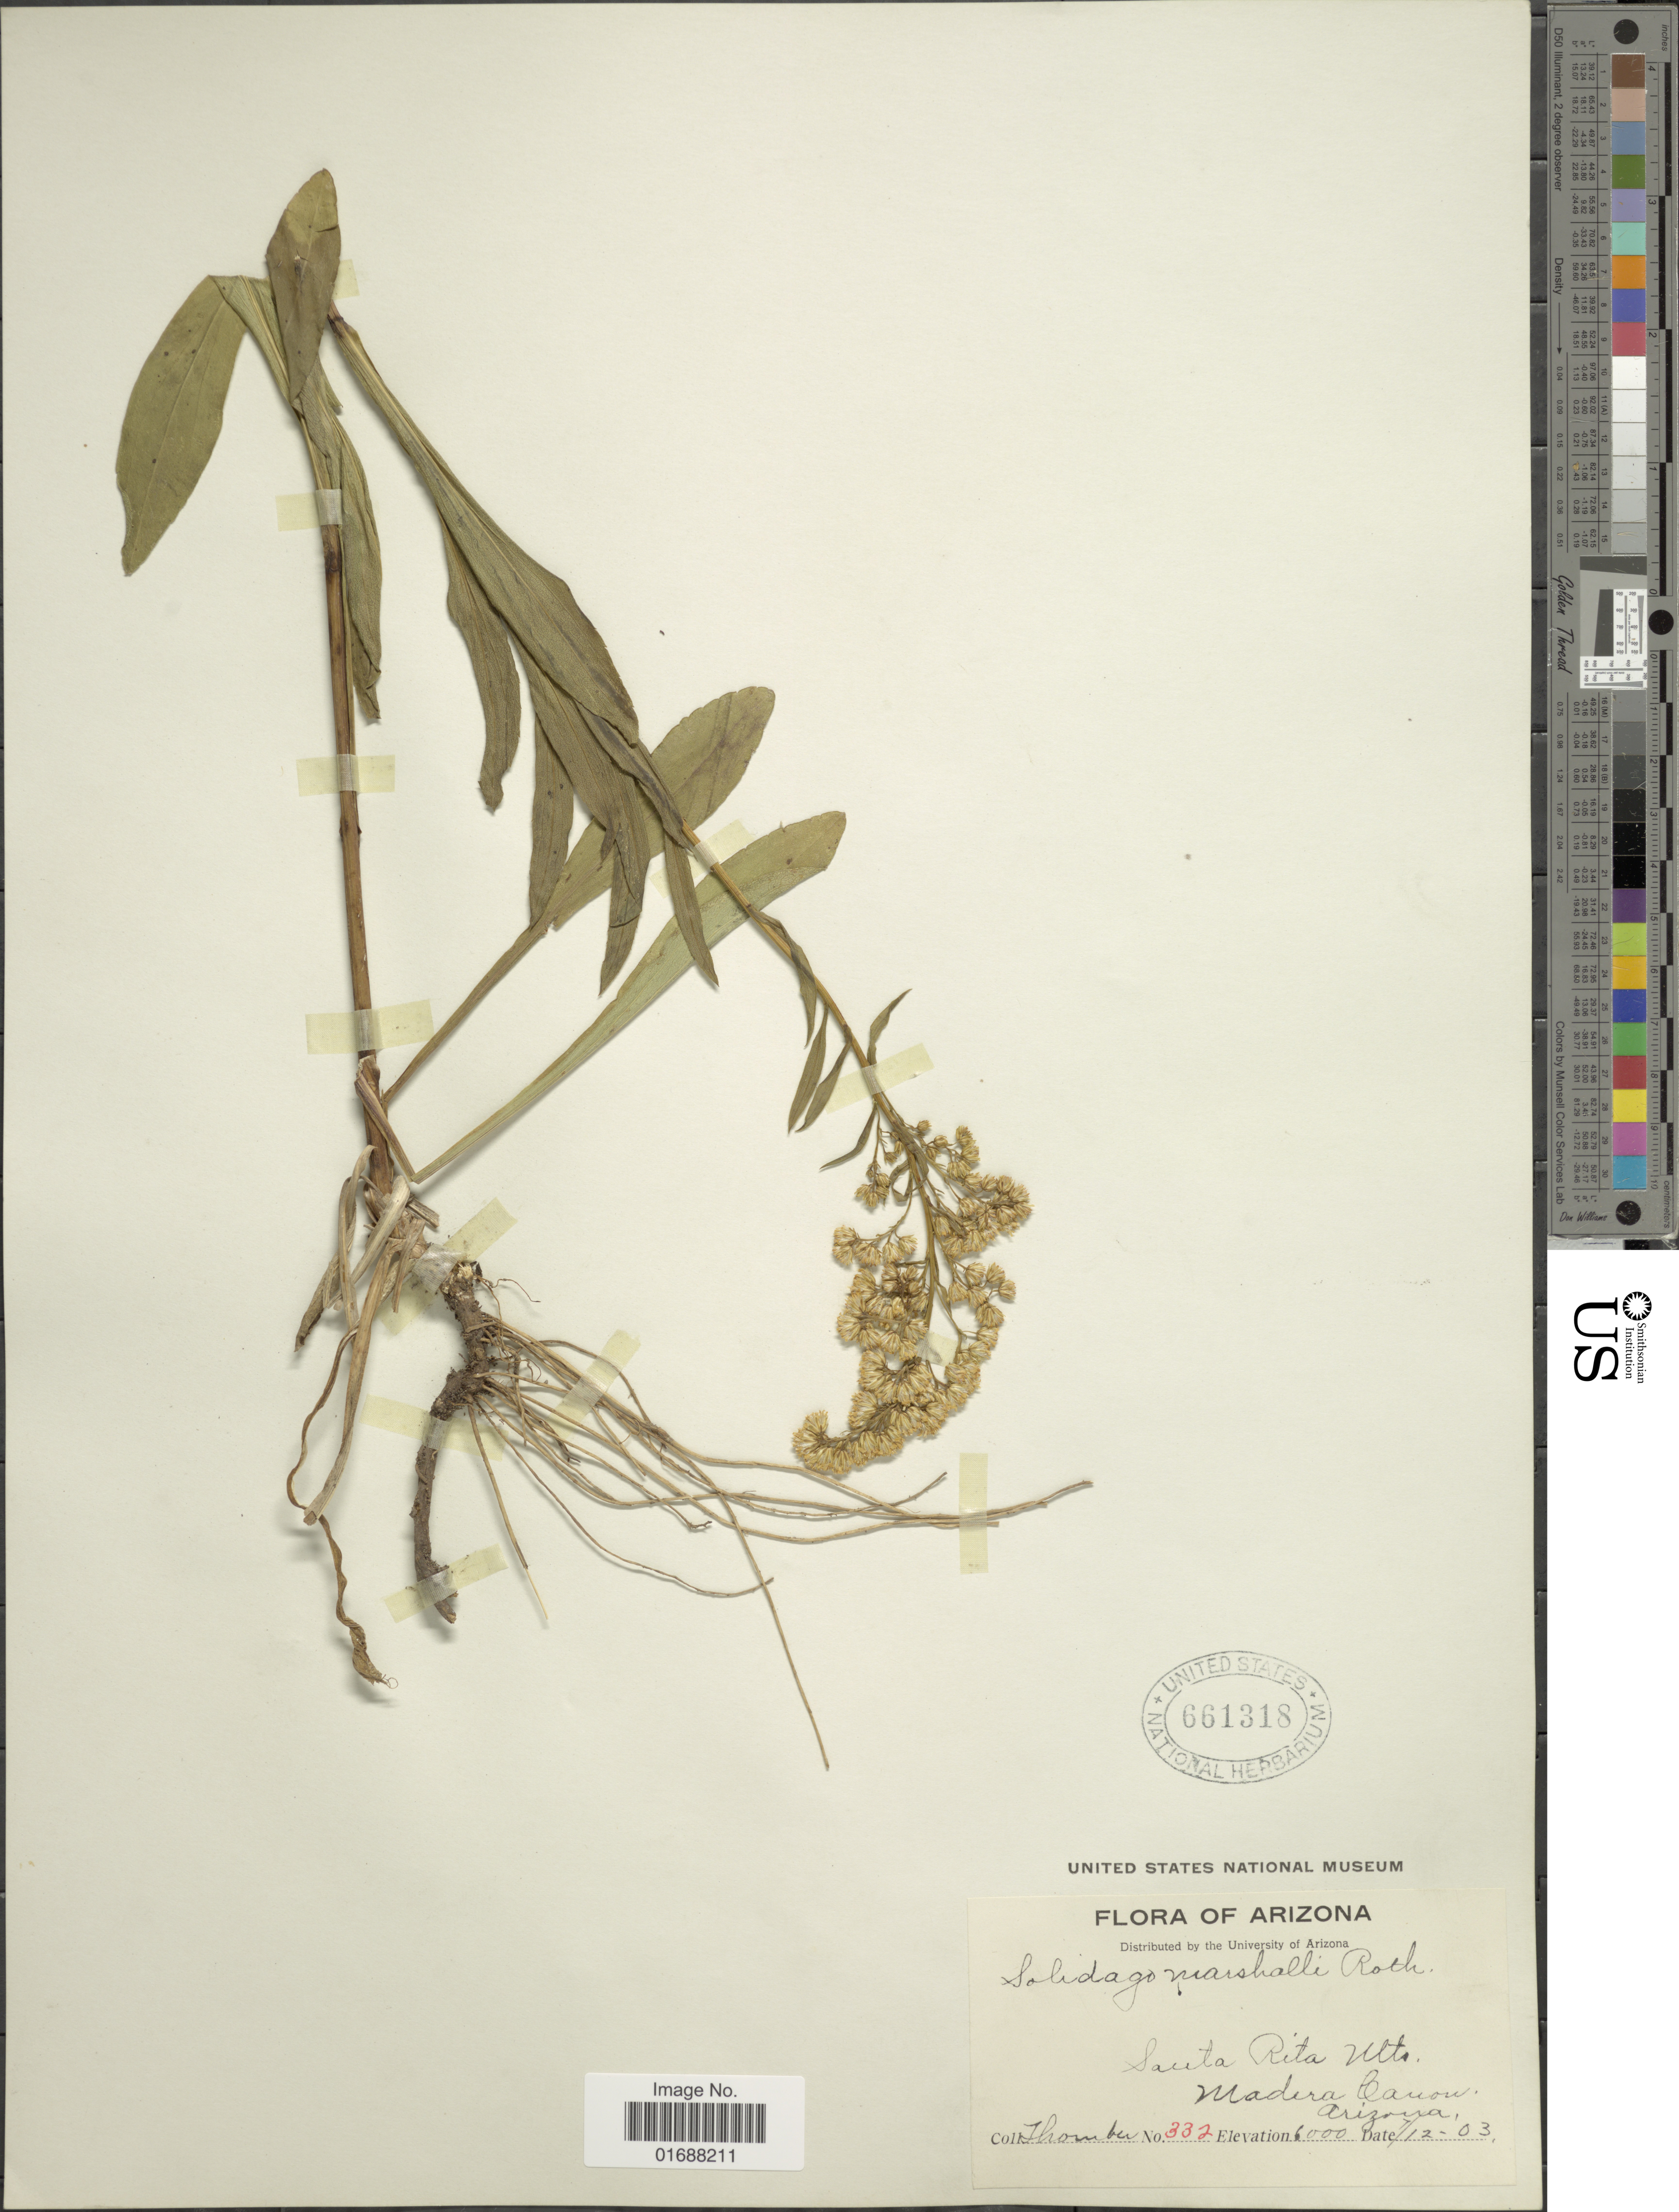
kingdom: Plantae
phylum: Tracheophyta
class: Magnoliopsida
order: Asterales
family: Asteraceae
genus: Solidago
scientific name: Solidago missouriensis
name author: Nutt.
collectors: J. Thornber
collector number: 332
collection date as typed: Transcribed d/m/y: 7/12/3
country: United States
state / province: Arizona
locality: South Rita Mts., Madera Canon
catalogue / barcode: US 661318